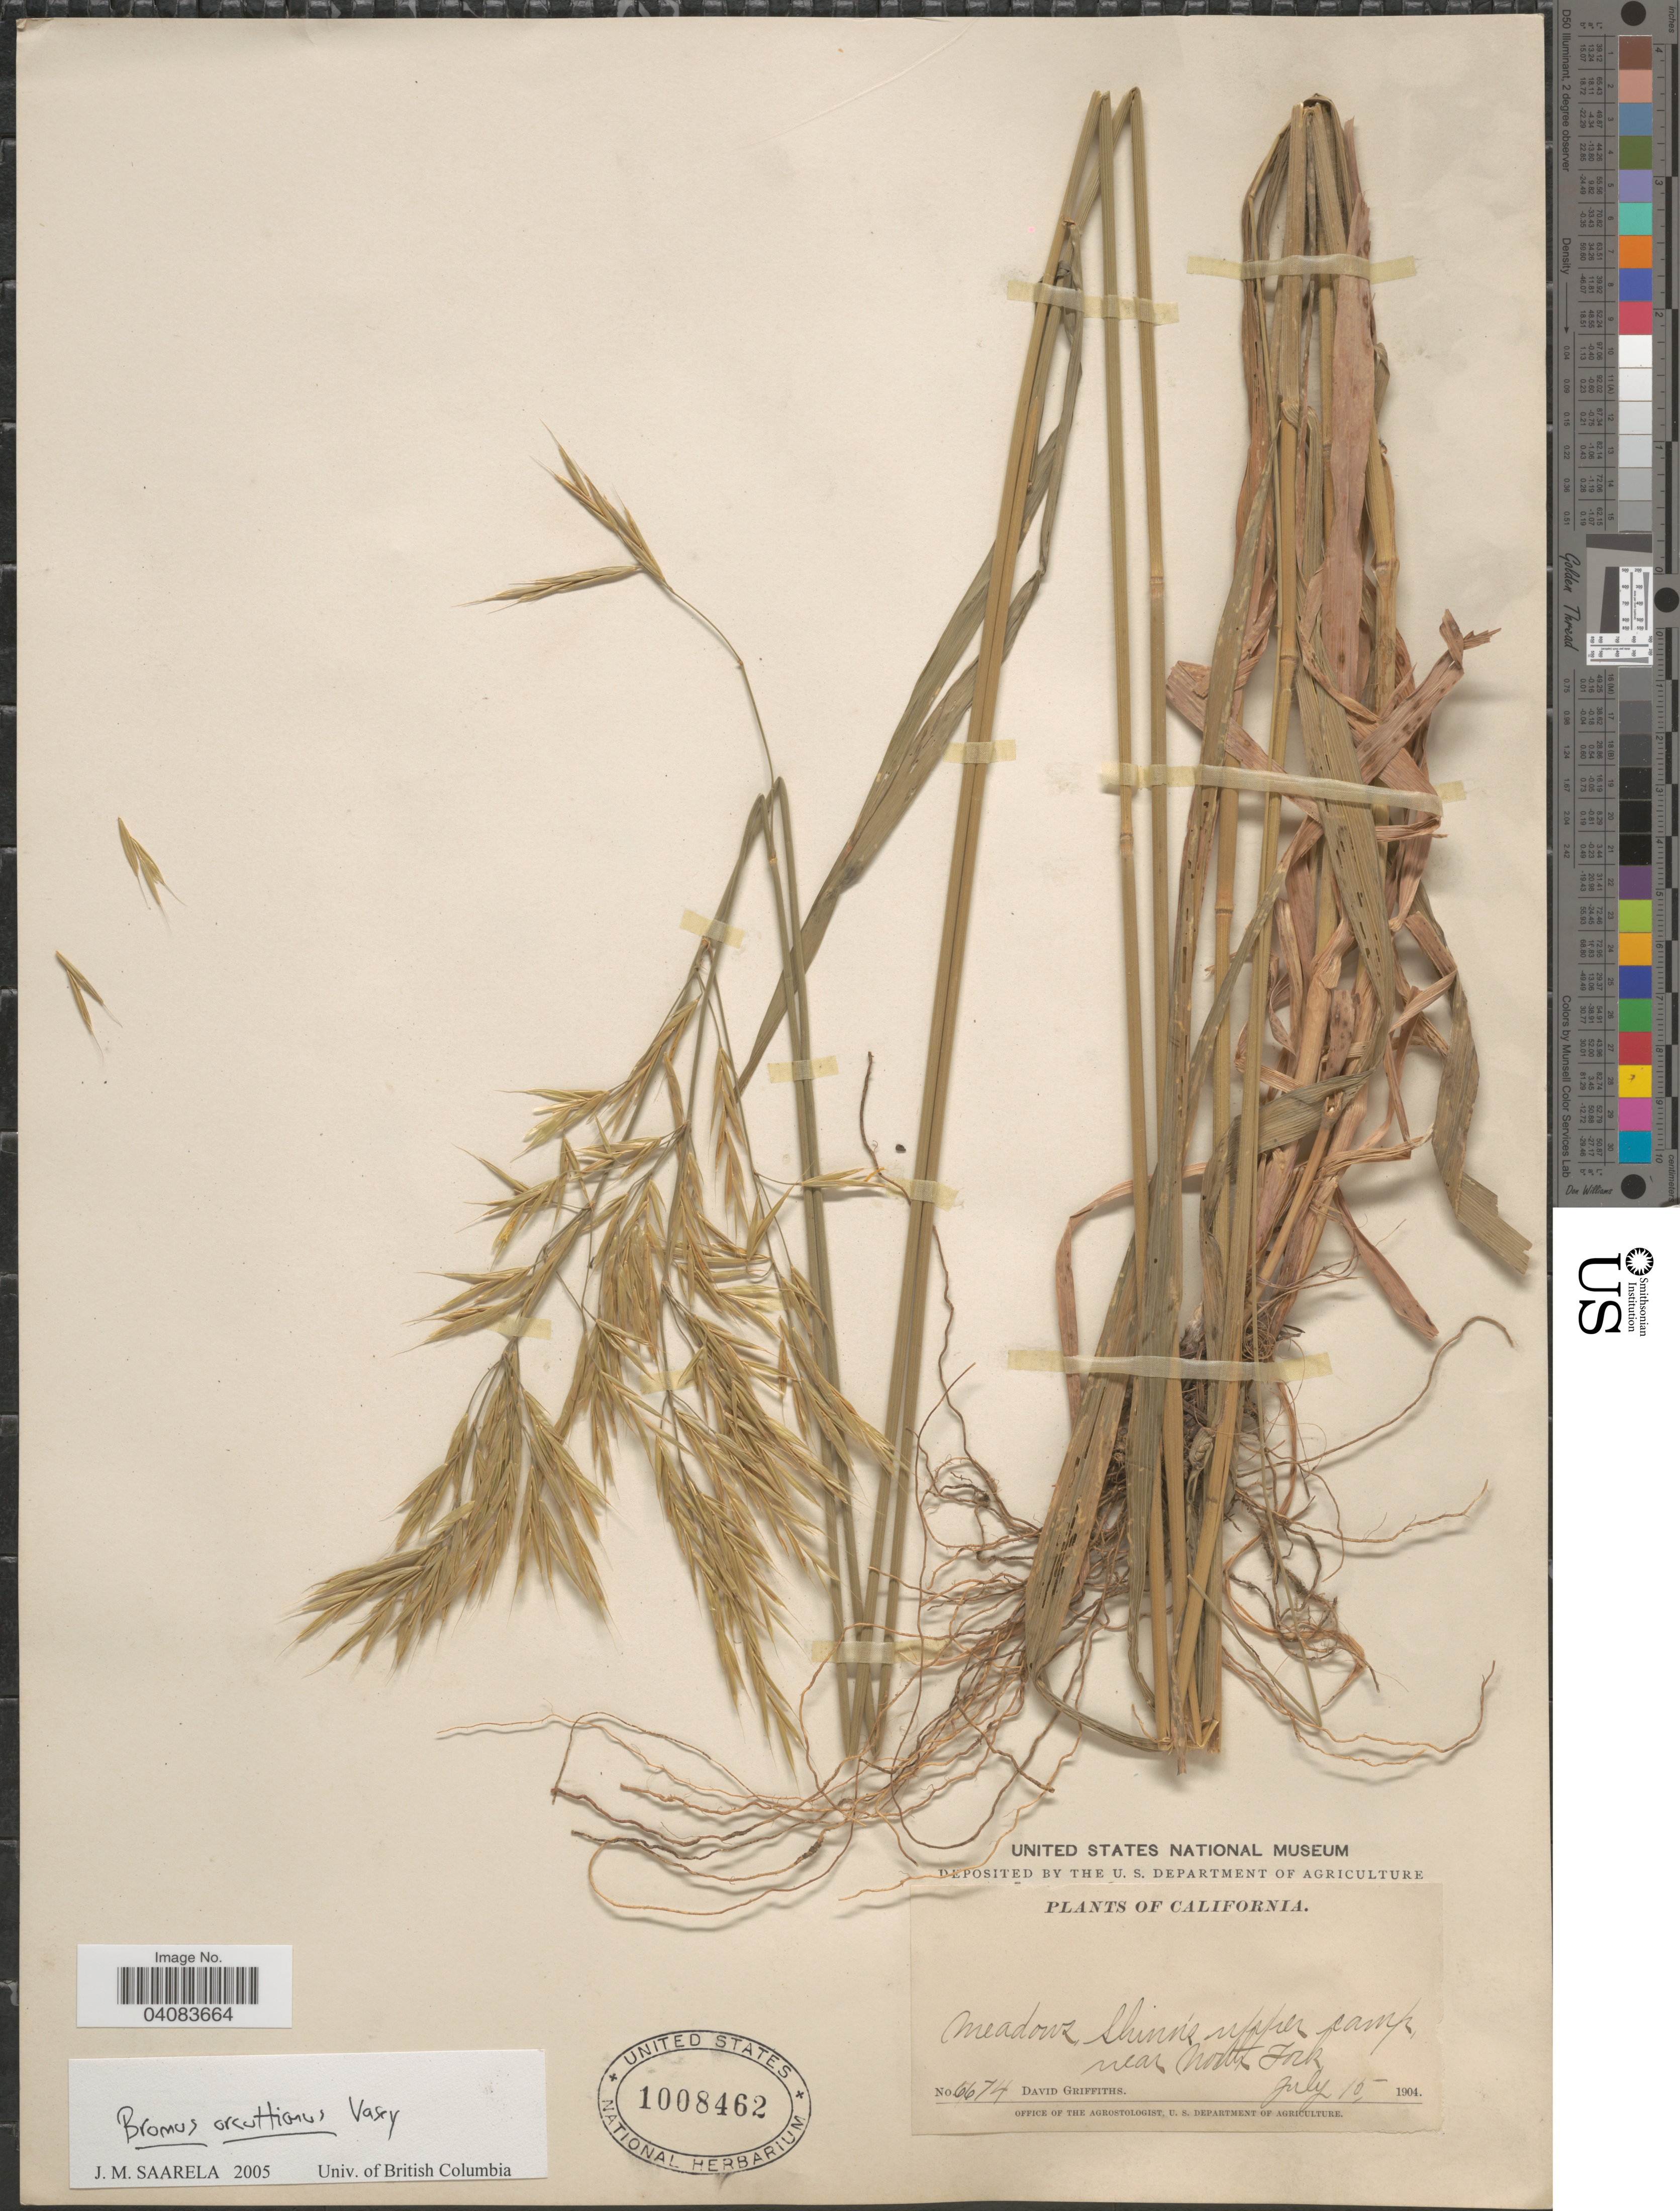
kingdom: Plantae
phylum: Tracheophyta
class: Liliopsida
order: Poales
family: Poaceae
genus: Bromus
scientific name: Bromus orcuttianus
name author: Vasey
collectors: D. Griffiths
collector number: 6674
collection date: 1904-07-15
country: United States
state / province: California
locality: Meadows, Shinn's upper camp near North Fork.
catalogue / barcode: US 1008462